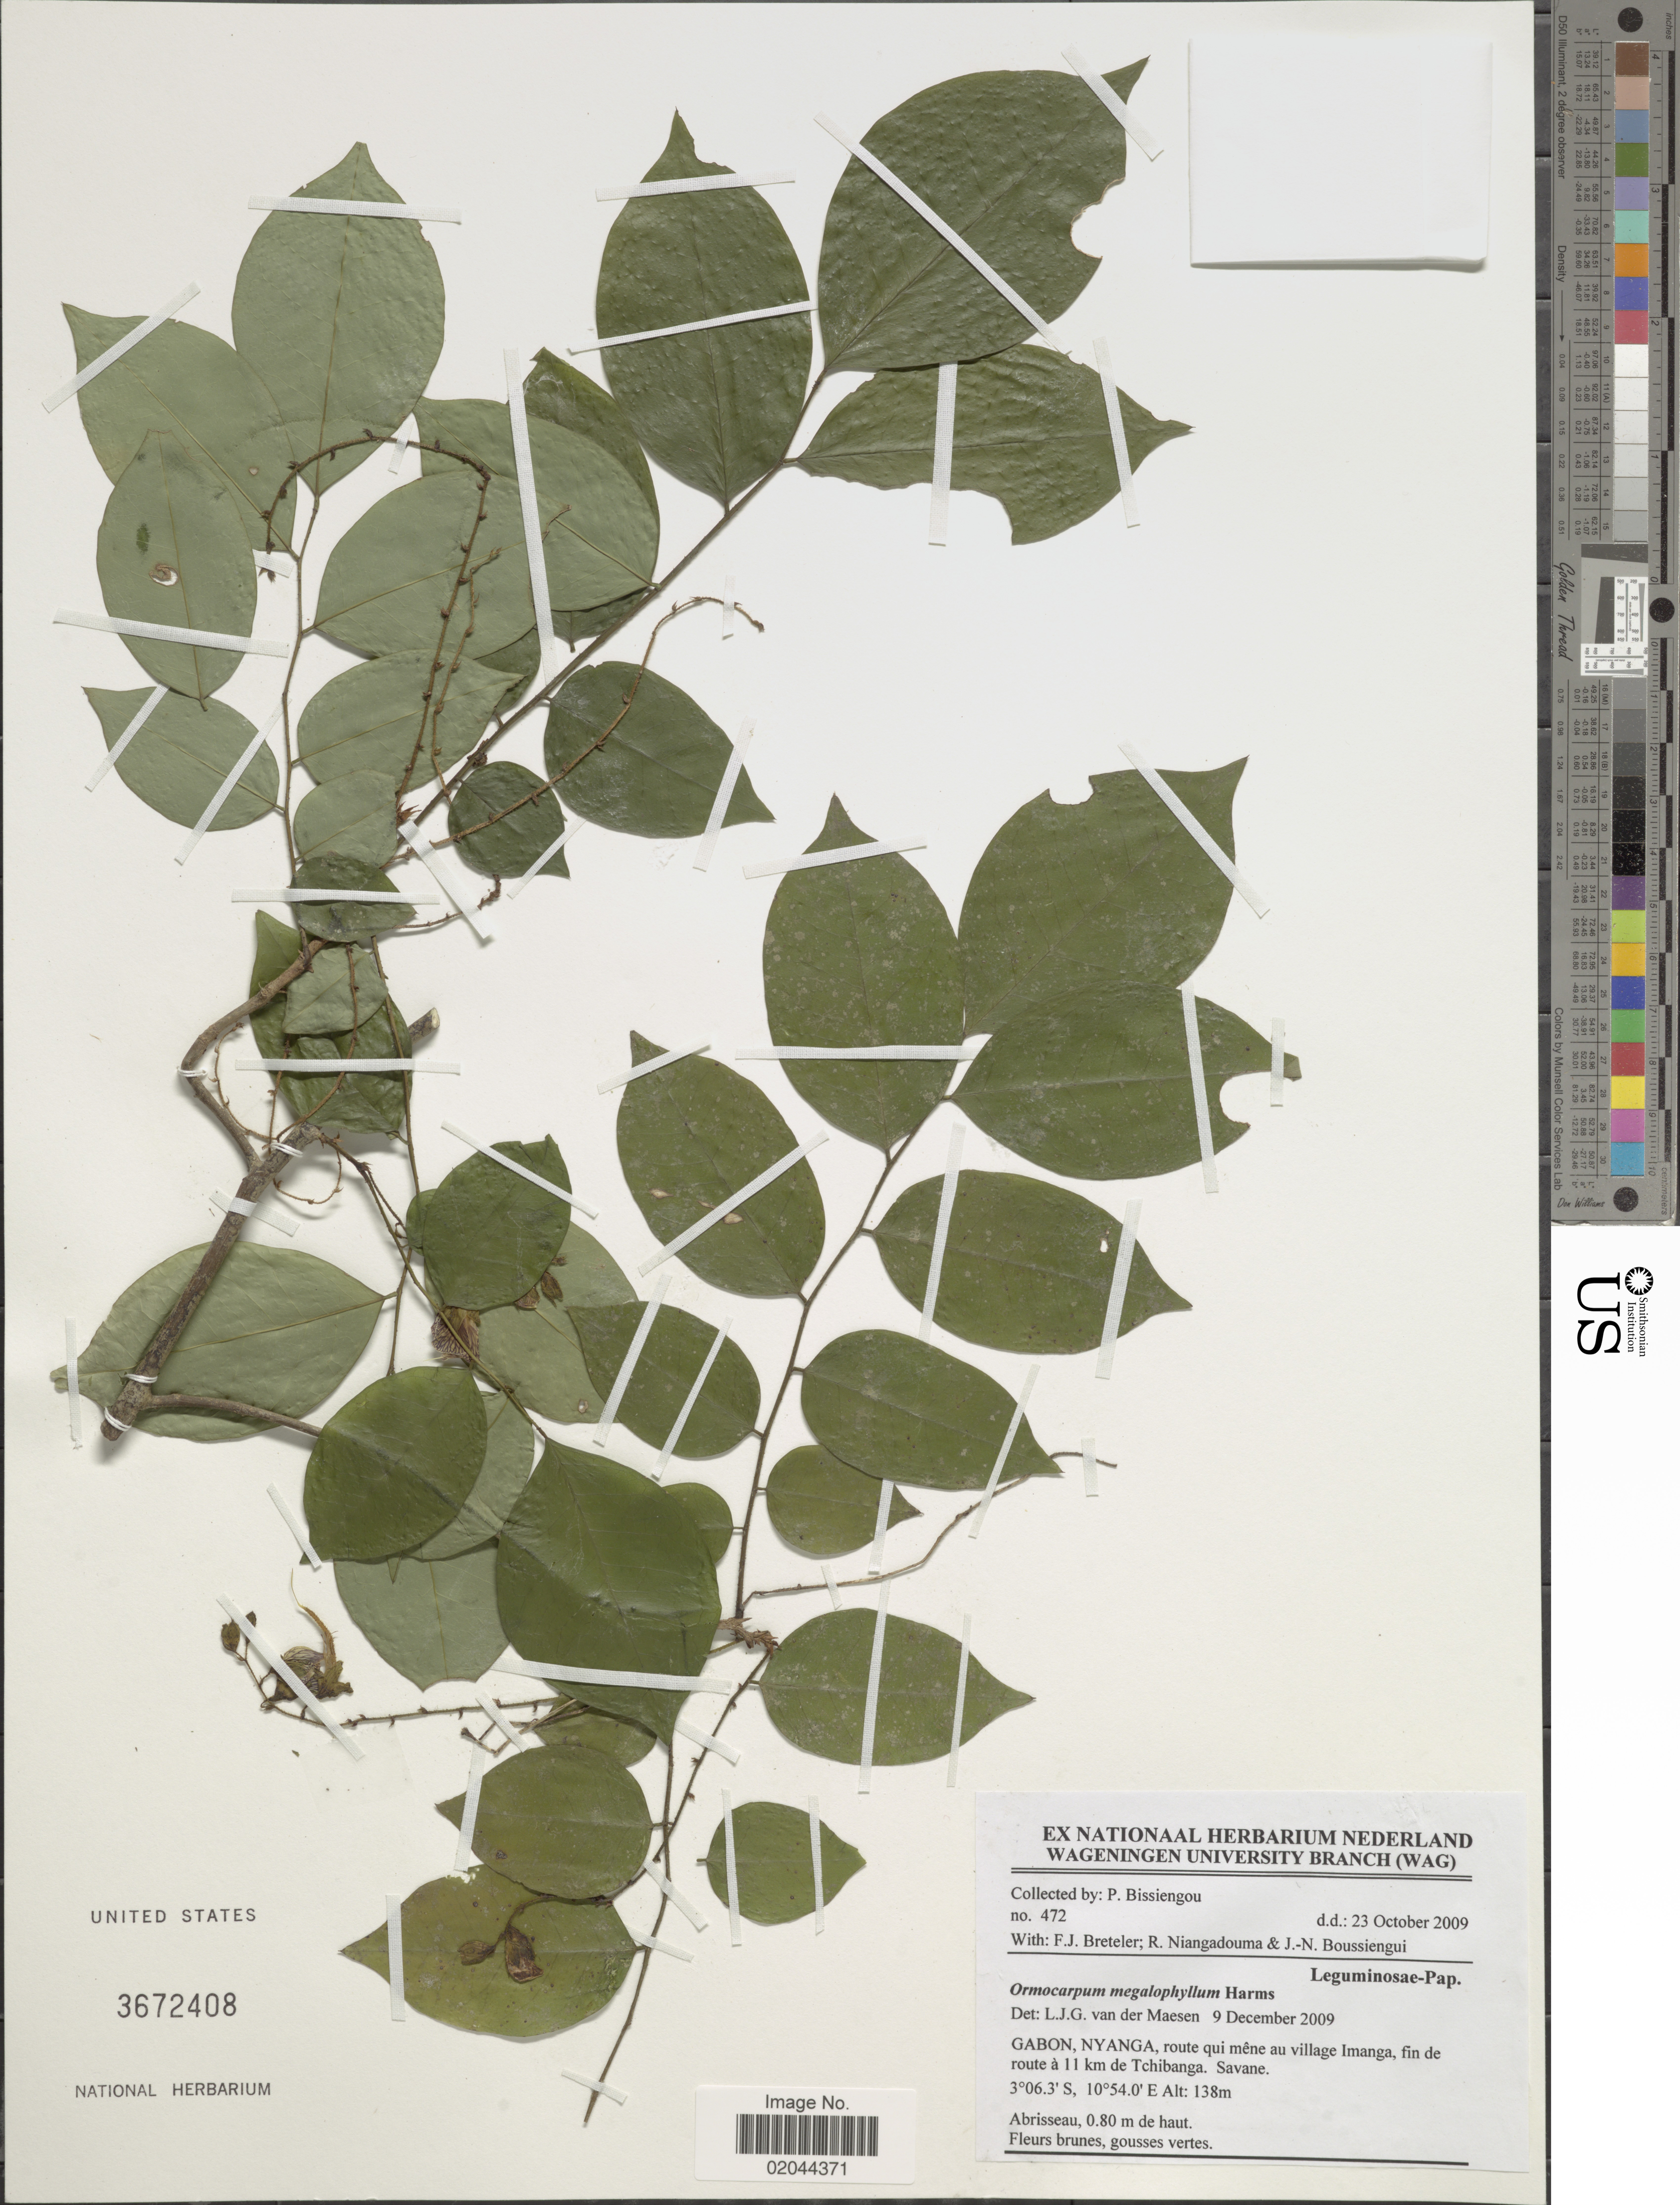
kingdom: Plantae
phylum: Tracheophyta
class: Magnoliopsida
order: Fabales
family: Fabaceae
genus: Ormocarpum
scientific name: Ormocarpum megalophyllum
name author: Harms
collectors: P. Bissiengou, F. J. Breteler, R. Niangadouma & J. Boussiengui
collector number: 472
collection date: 2009-10-23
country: Gabon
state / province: Nyanga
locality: Gabon, route qui mene au village Imanga, fin de route a 11 km de Tchinbanga, Savane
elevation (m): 138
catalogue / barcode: US 3672408